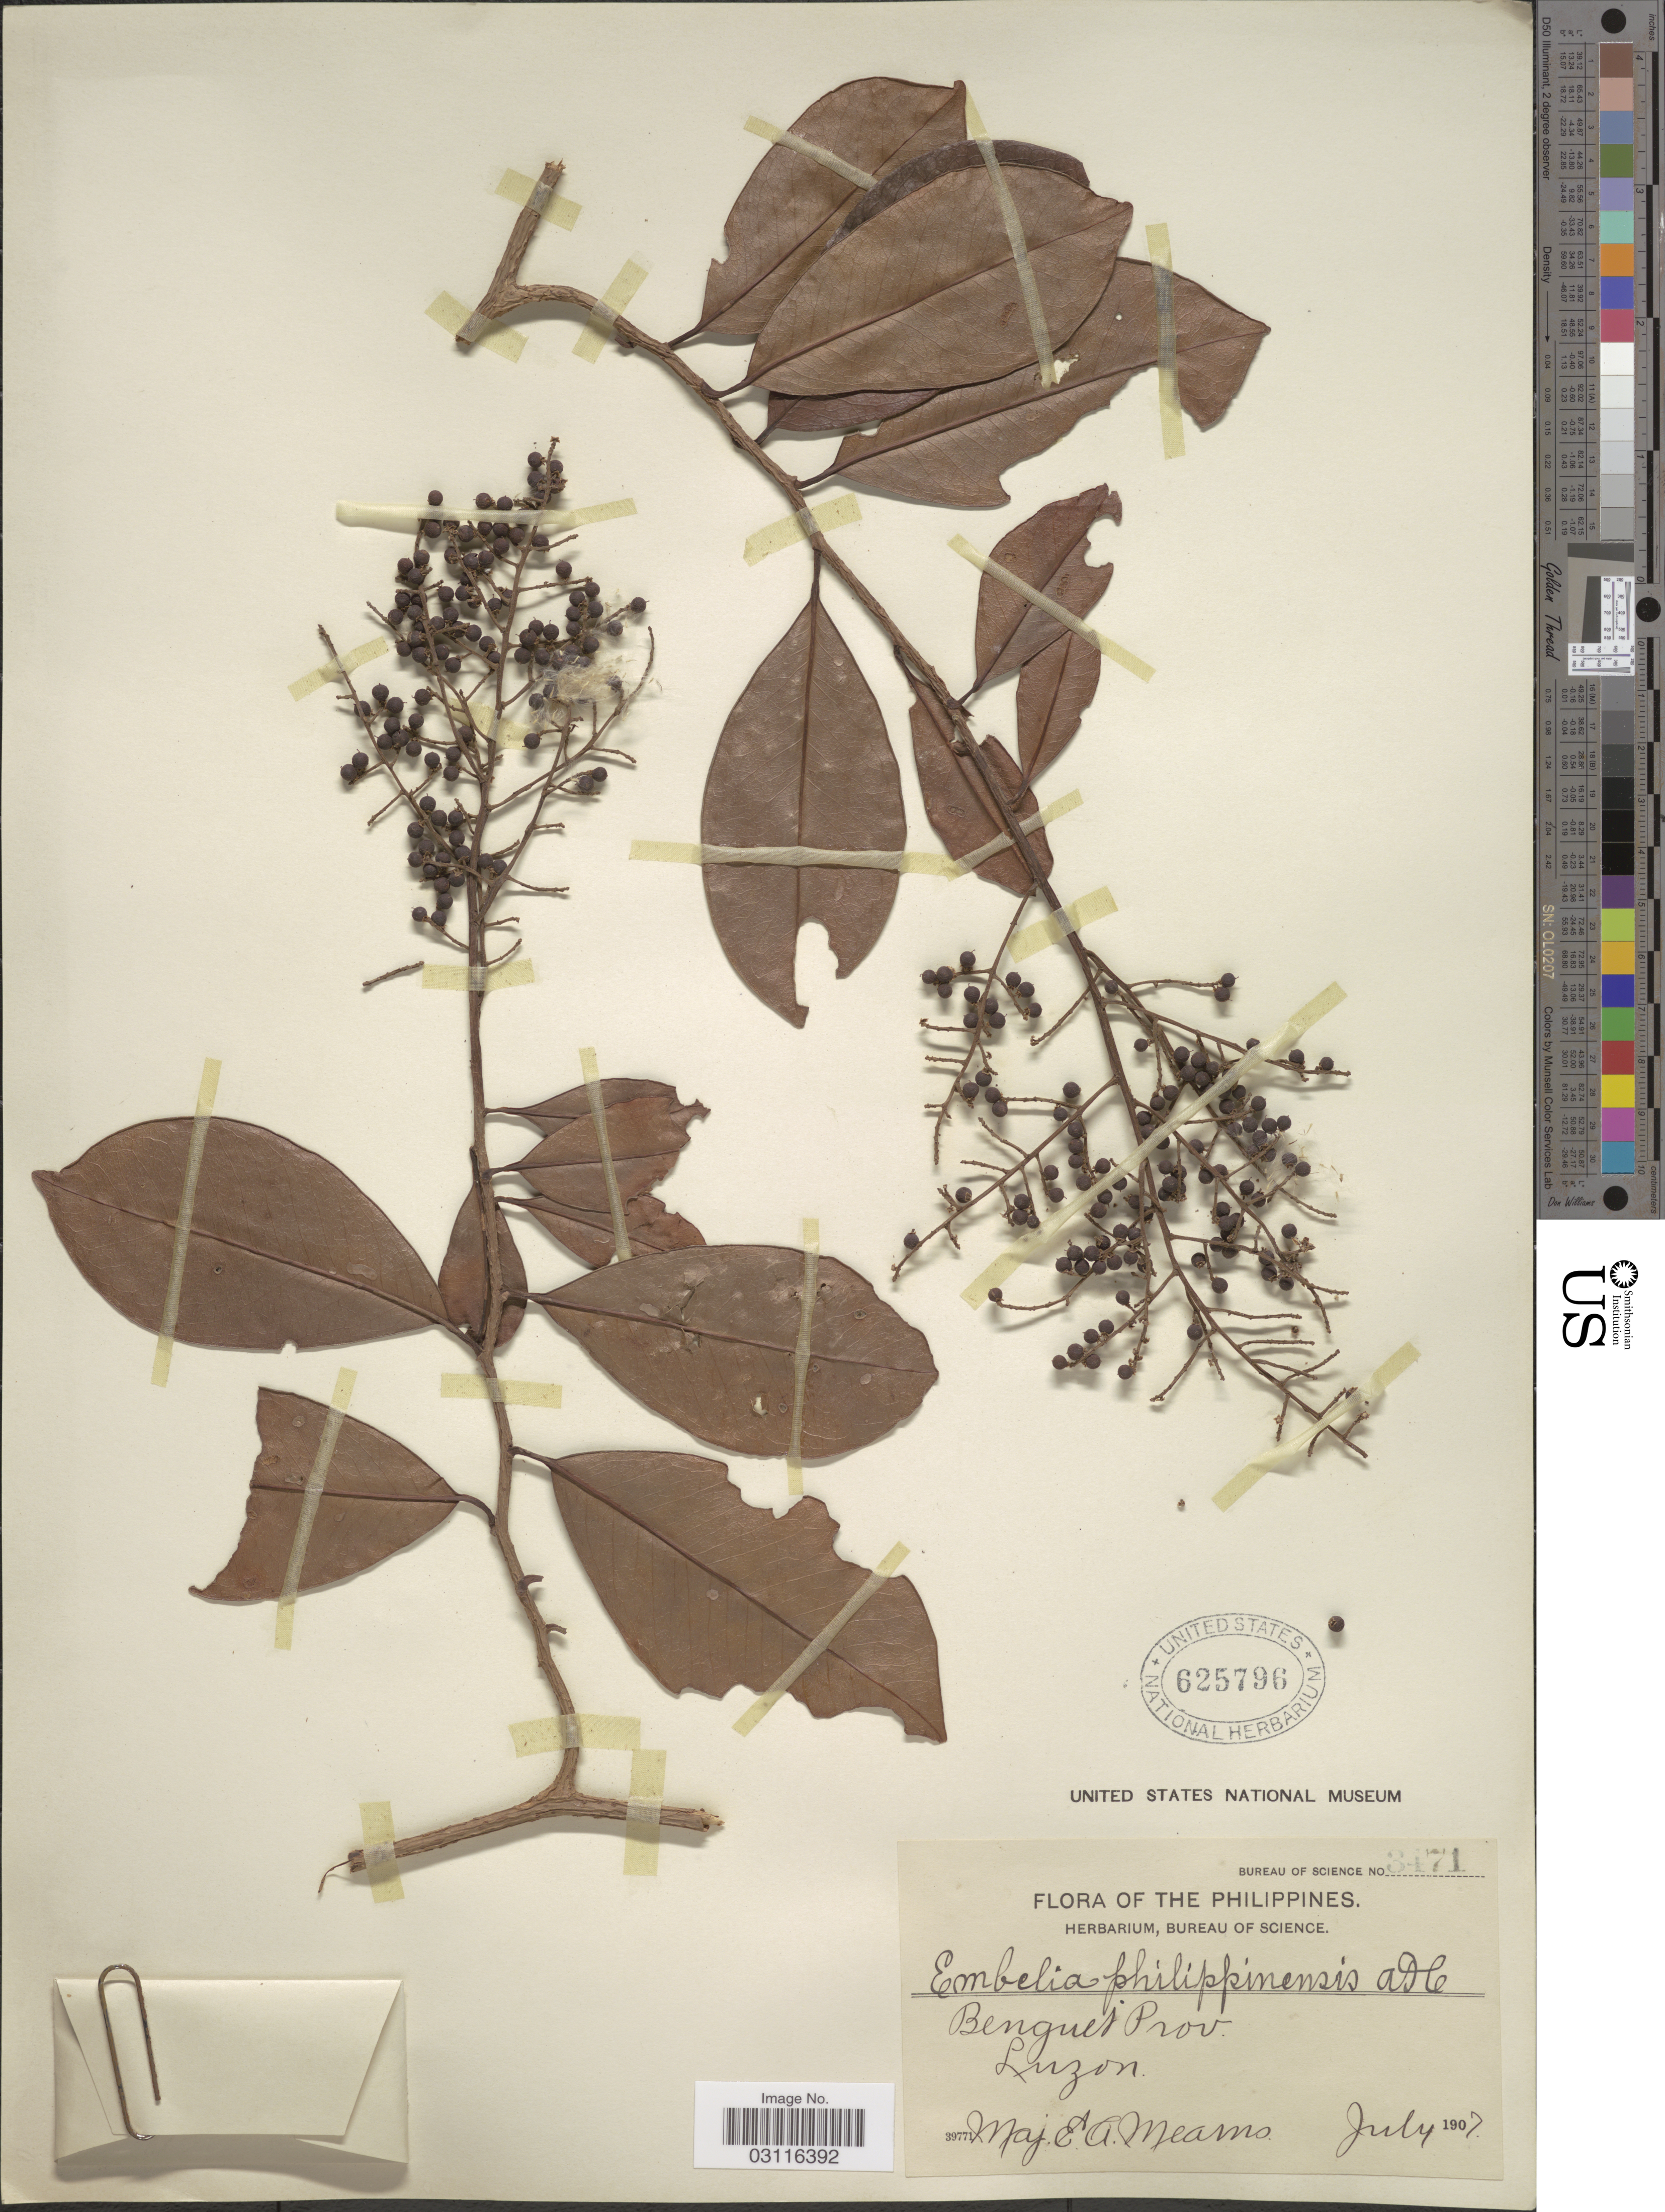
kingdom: Plantae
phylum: Tracheophyta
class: Magnoliopsida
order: Ericales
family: Primulaceae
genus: Embelia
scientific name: Embelia philippinensis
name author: A. DC.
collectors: E. A. Mearns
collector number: Bureau of Science 3471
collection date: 1907-07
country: Philippines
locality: Benguet Prov. Luzon.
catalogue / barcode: US 625796